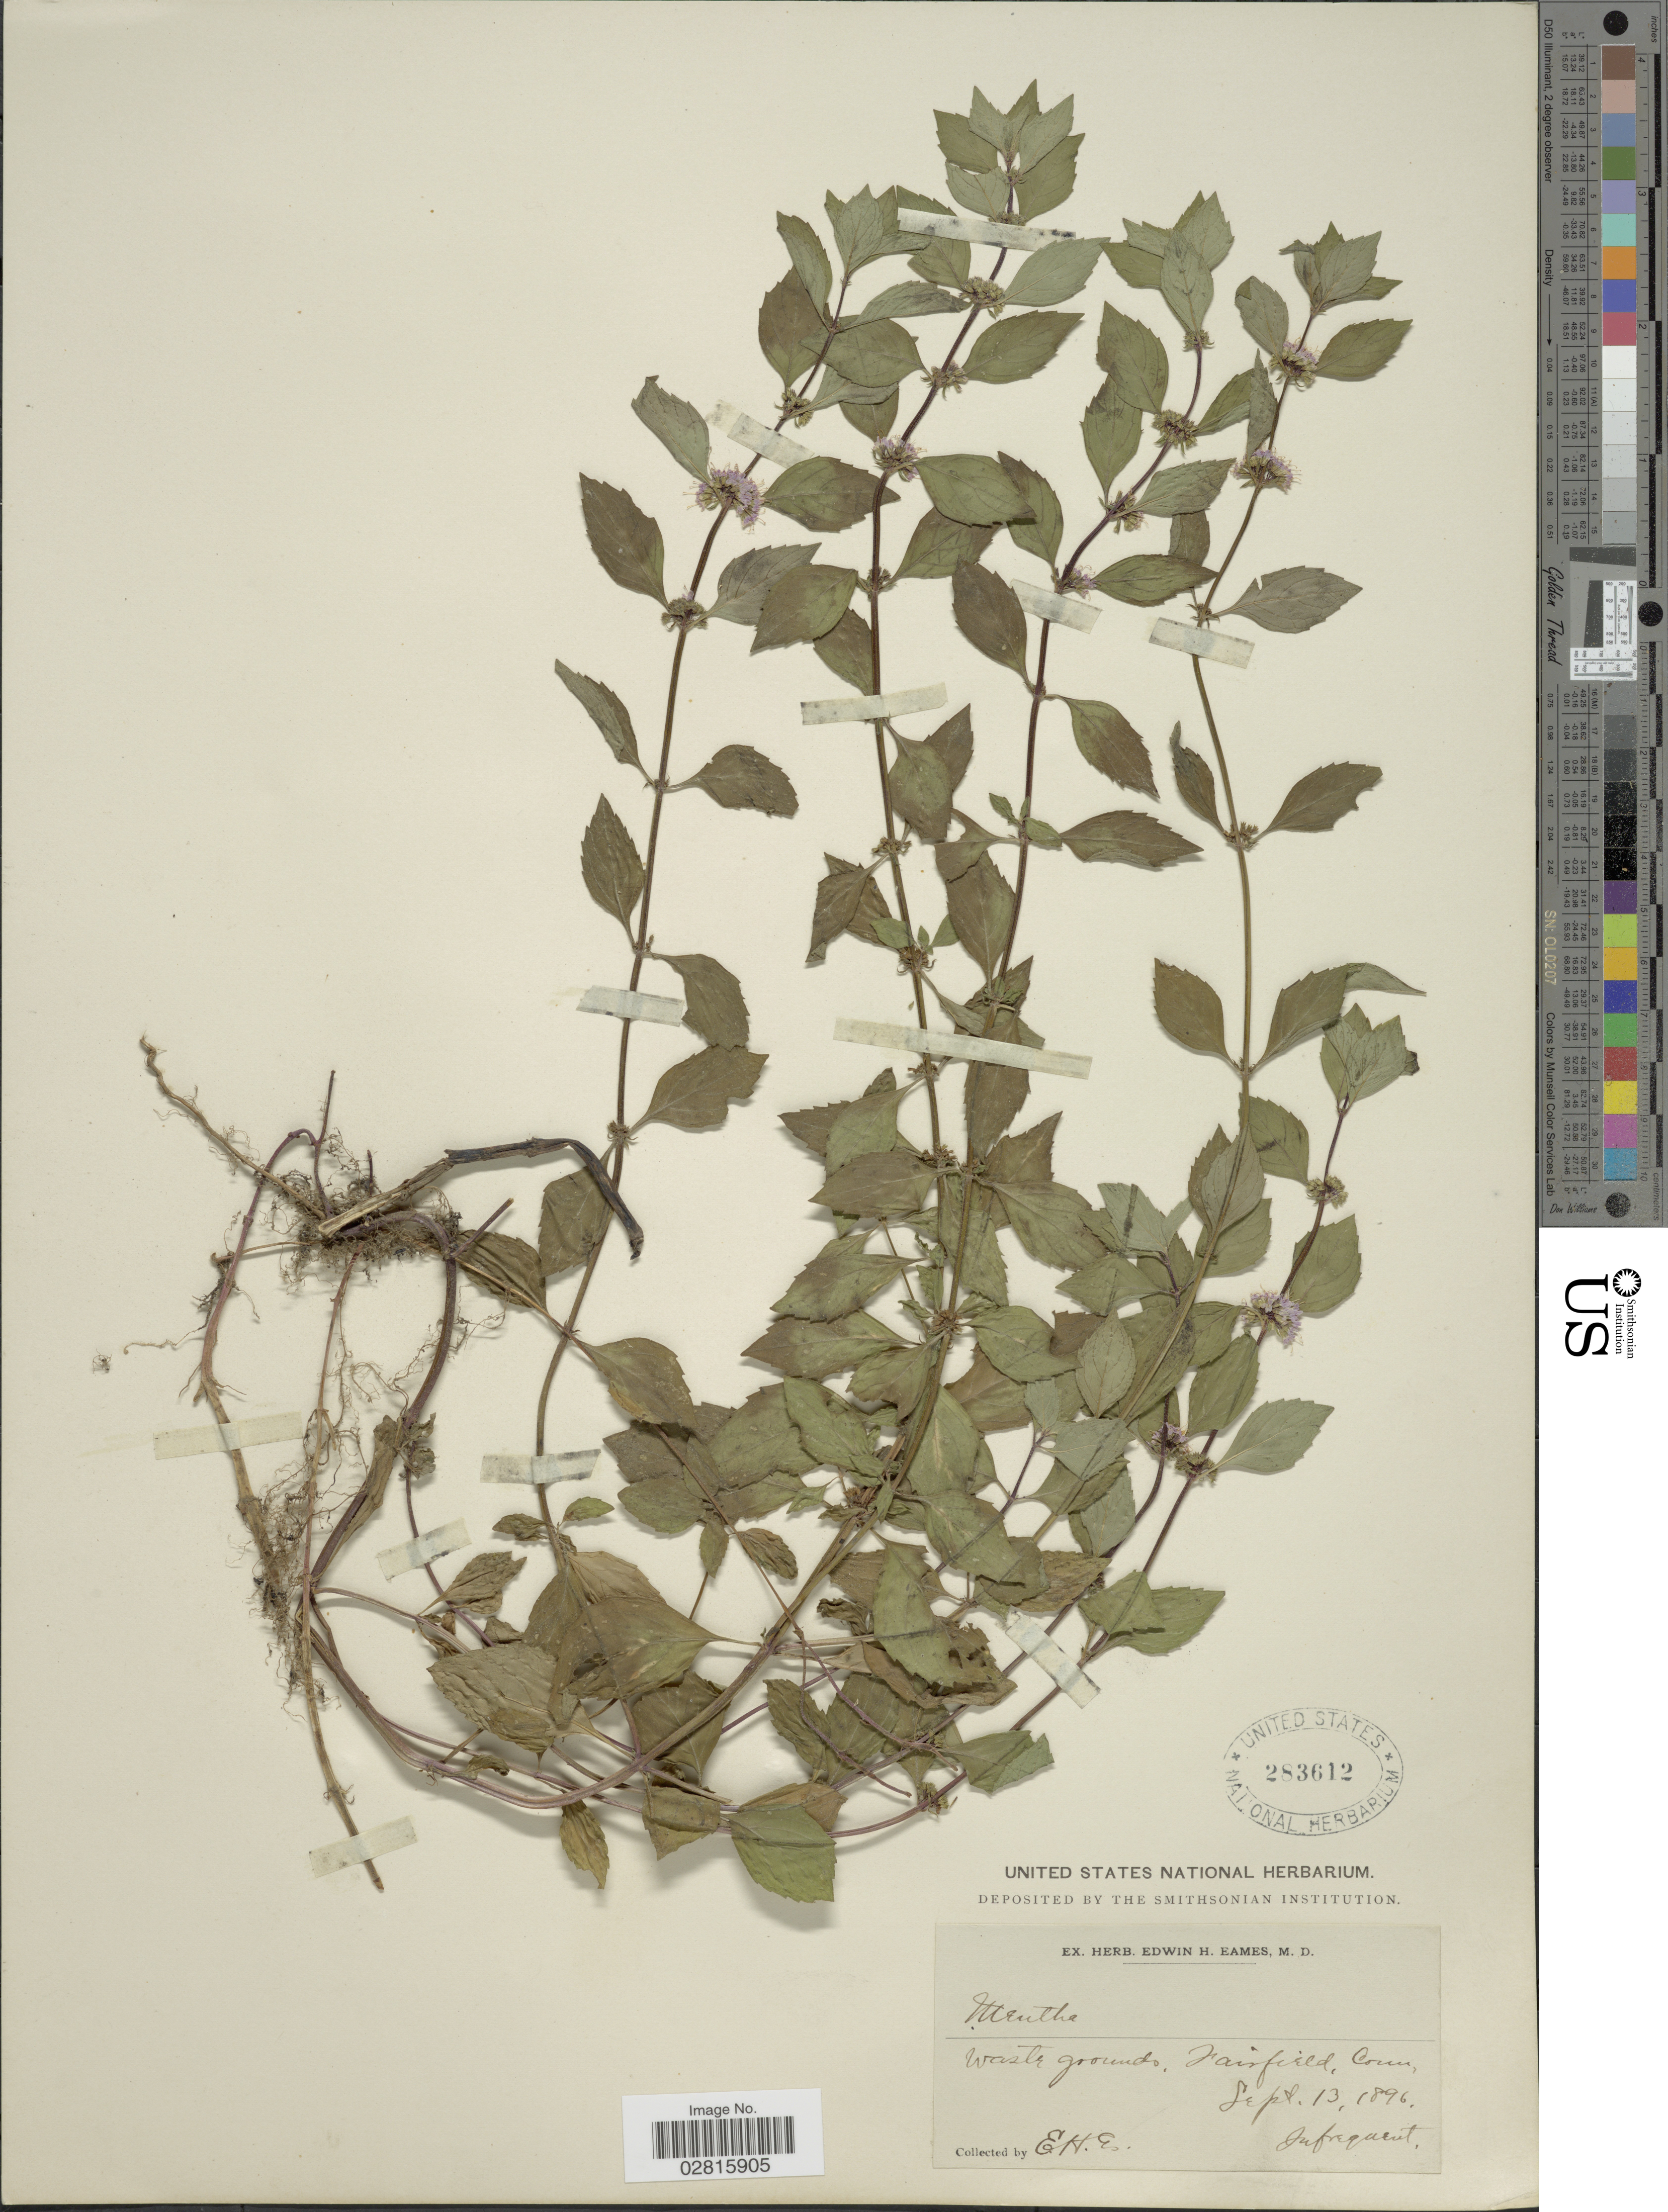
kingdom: Plantae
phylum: Tracheophyta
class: Magnoliopsida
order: Lamiales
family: Lamiaceae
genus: Mentha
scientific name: Mentha sp.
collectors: E. H. Eames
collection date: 1896-09-13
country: United States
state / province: Connecticut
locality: Waste grounds, Fairfield, Conn.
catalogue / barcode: US 283612